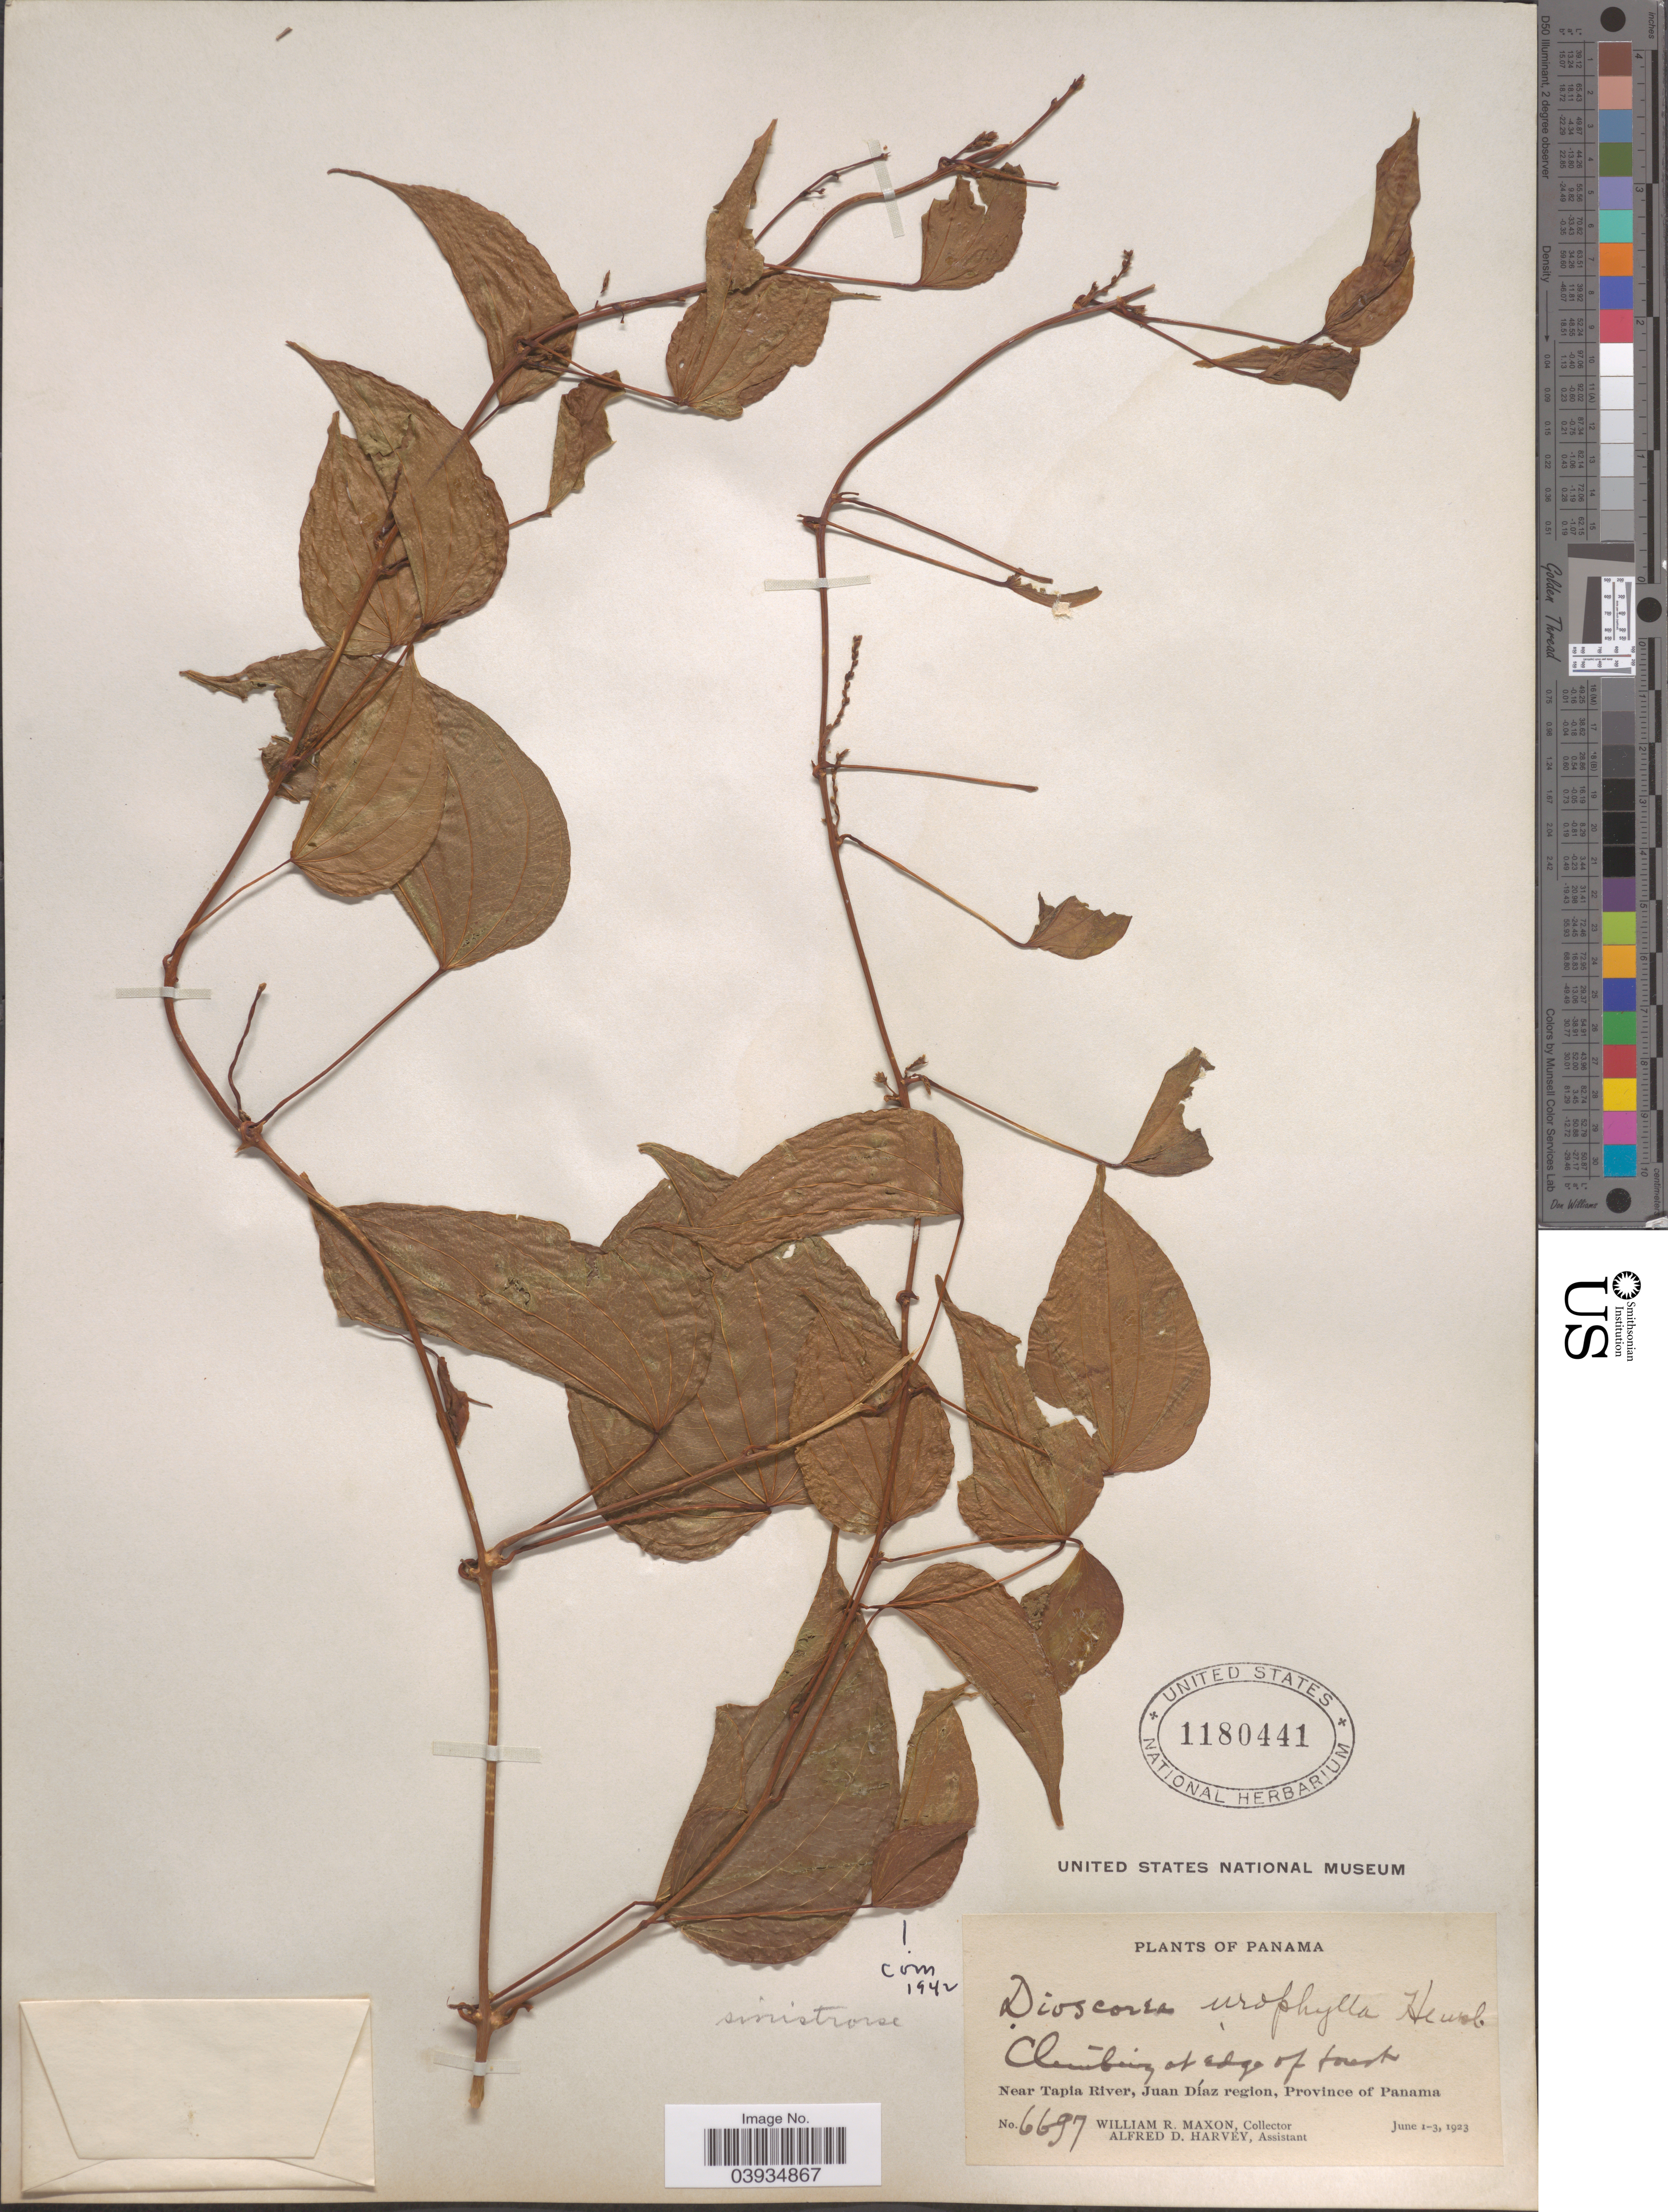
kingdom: Plantae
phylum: Tracheophyta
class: Liliopsida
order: Dioscoreales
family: Dioscoreaceae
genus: Dioscorea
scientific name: Dioscorea urophylla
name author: Hemsl.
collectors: W. R. Maxon & A. D. Harvey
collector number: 6697*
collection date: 1923-06-01/1923-06-03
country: Panama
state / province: Panamá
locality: Near Tapia River, Juan Díaz region.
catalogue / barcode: US 1180441